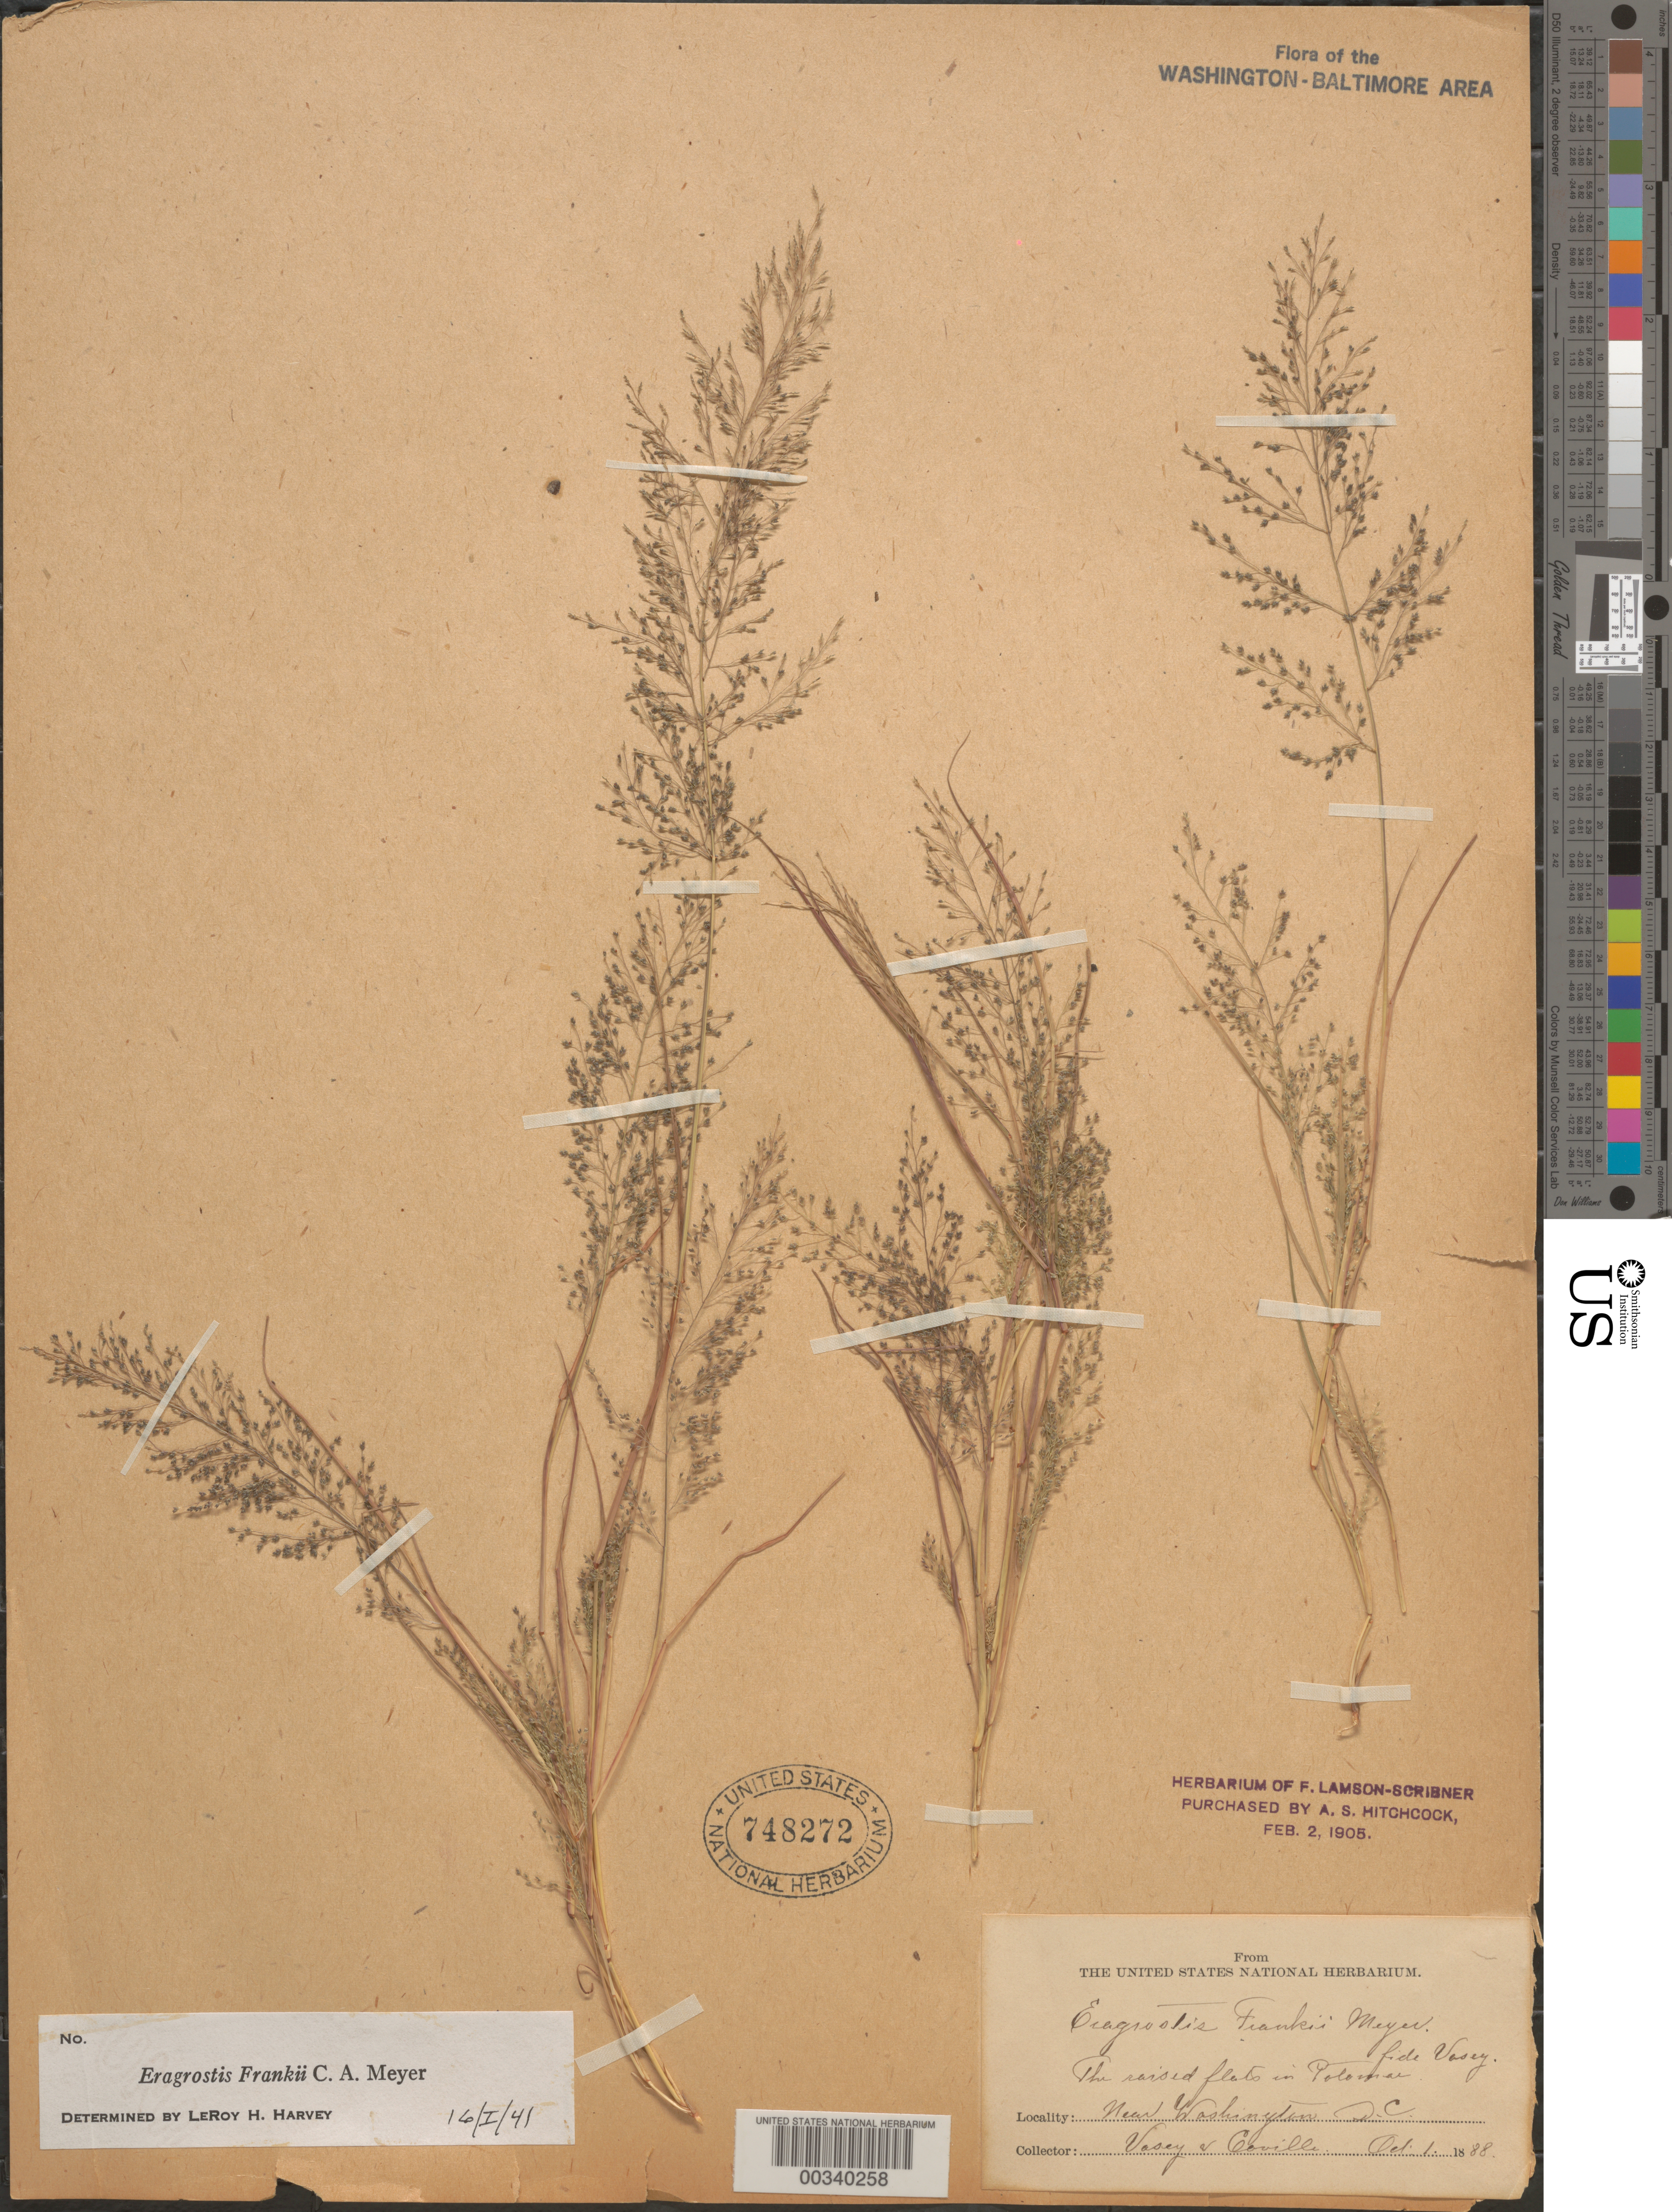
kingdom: Plantae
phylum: Tracheophyta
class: Liliopsida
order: Poales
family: Poaceae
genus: Eragrostis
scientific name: Eragrostis frankii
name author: C.A. Mey. ex Steud.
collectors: G. R. Vasey & F. V. Coville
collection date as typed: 01 Oct 1888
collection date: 1888-10-01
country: United States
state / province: District of Columbia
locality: Washington DC area, flats of the Potomac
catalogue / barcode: US 748272